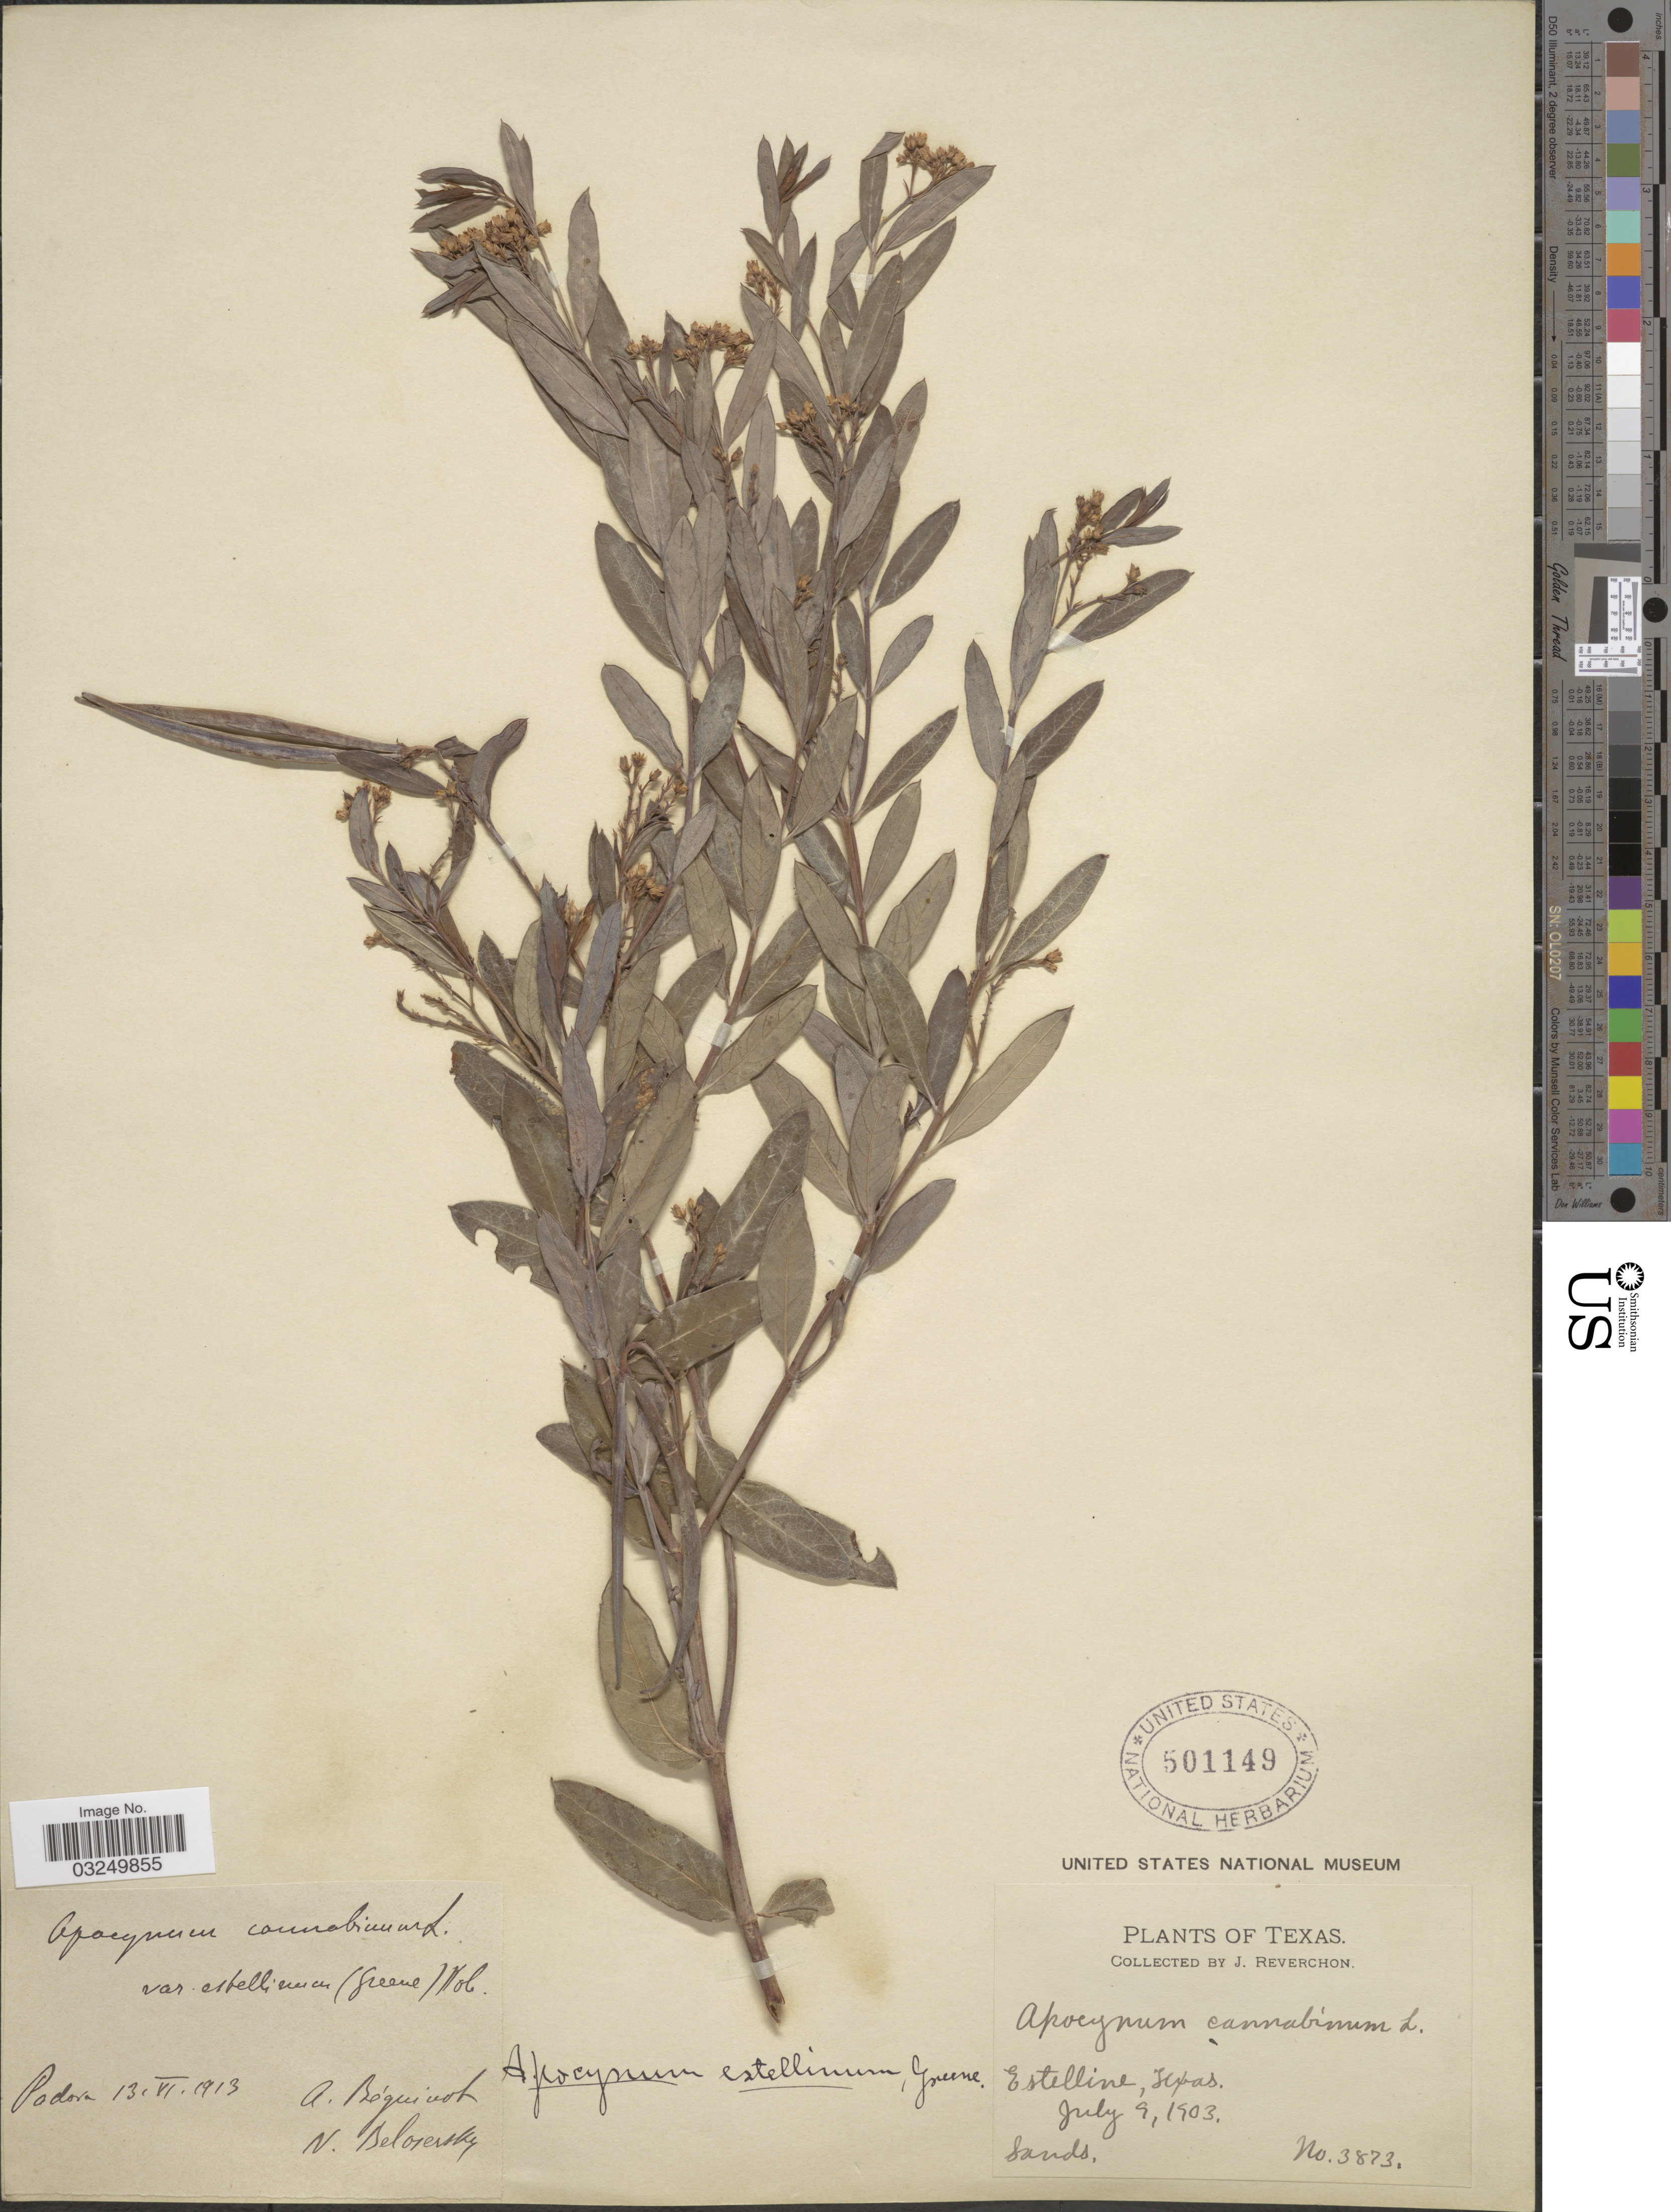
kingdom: Plantae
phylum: Tracheophyta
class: Magnoliopsida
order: Gentianales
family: Apocynaceae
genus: Apocynum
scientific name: Apocynum estellinum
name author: Greene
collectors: J. Reverchon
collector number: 3873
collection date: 1903-07-09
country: United States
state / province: Texas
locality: Estelline.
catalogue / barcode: US 501149